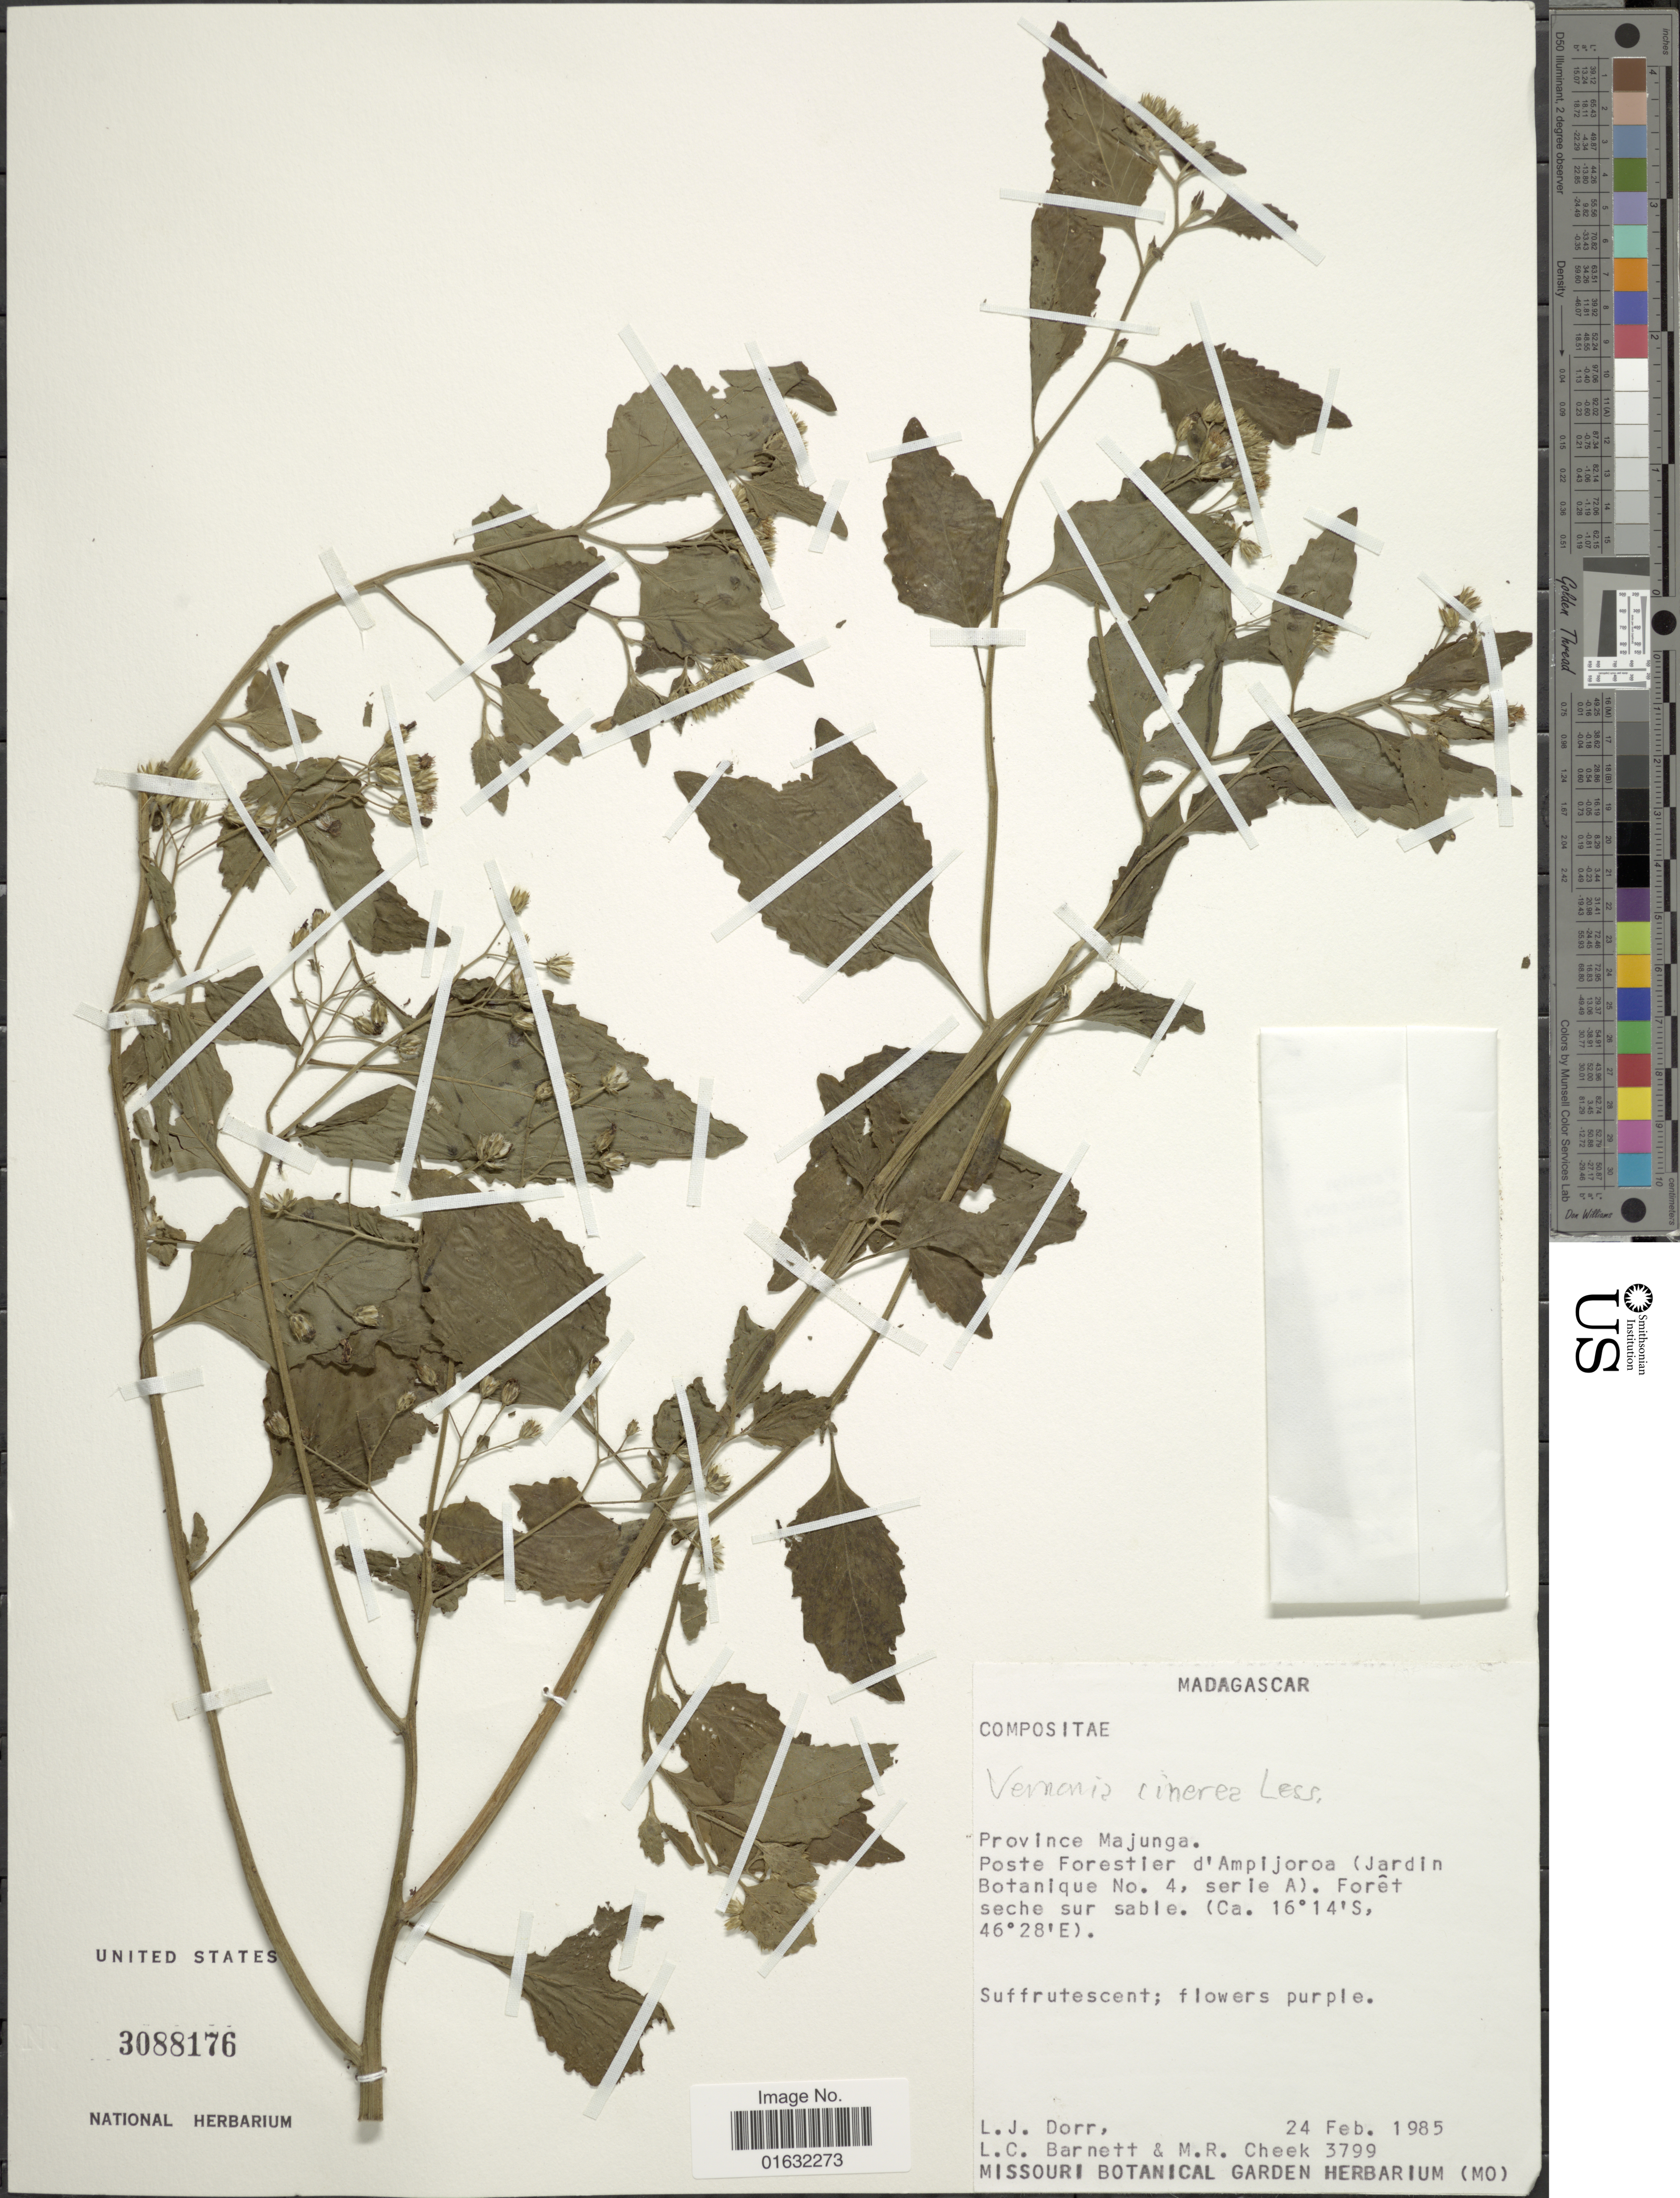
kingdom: Plantae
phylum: Tracheophyta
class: Magnoliopsida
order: Asterales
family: Asteraceae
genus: Cyanthillium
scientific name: Cyanthillium cinereum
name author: (L.) H. Rob.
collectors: L. J. Dorr, L. C. Barnett & M. Cheek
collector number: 3799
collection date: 1985-02-24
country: Madagascar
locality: Province Majuna, Poste Forestier d'Ampijoroa (Jardin Botanique no. 4, Serie A), Foret seche sur sable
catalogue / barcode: US 3088176